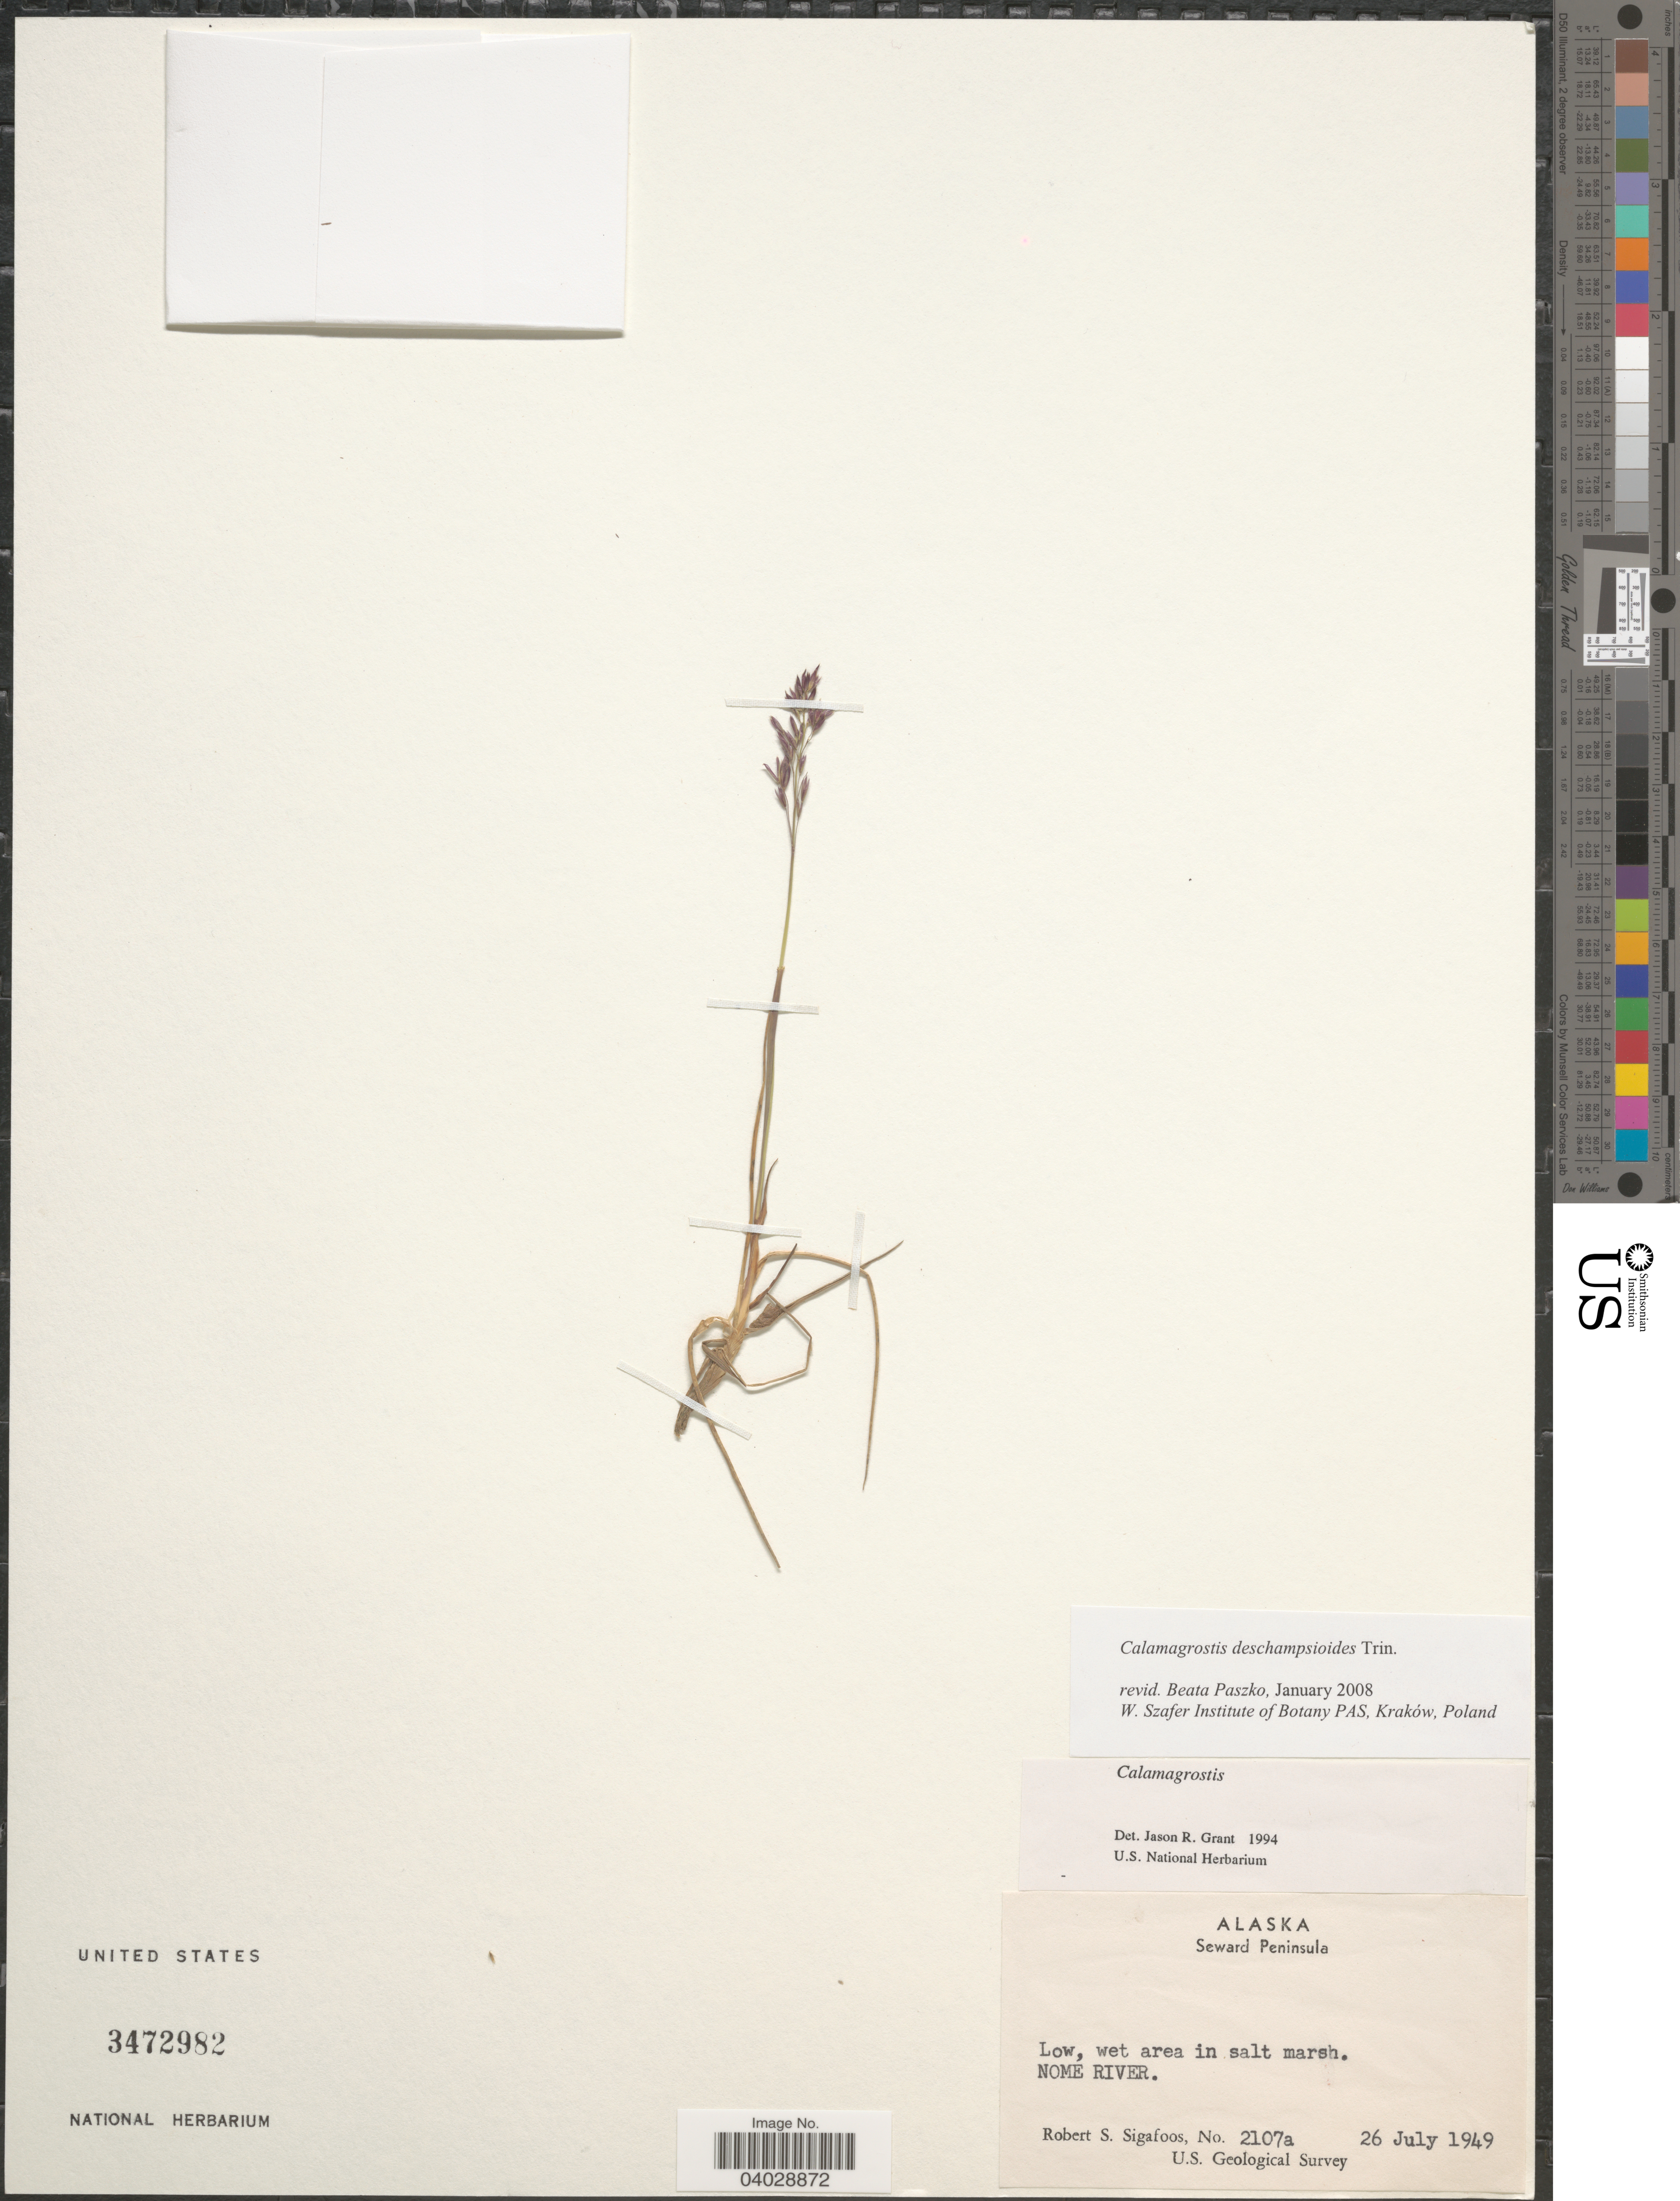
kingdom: Plantae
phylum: Tracheophyta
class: Liliopsida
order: Poales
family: Poaceae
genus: Calamagrostis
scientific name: Calamagrostis deschampsioides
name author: Trin.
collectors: R. Sigafoos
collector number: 2107a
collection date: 1949-07-26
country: United States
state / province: Alaska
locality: Seward Peninsula. Nome River.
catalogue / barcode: US 3472982